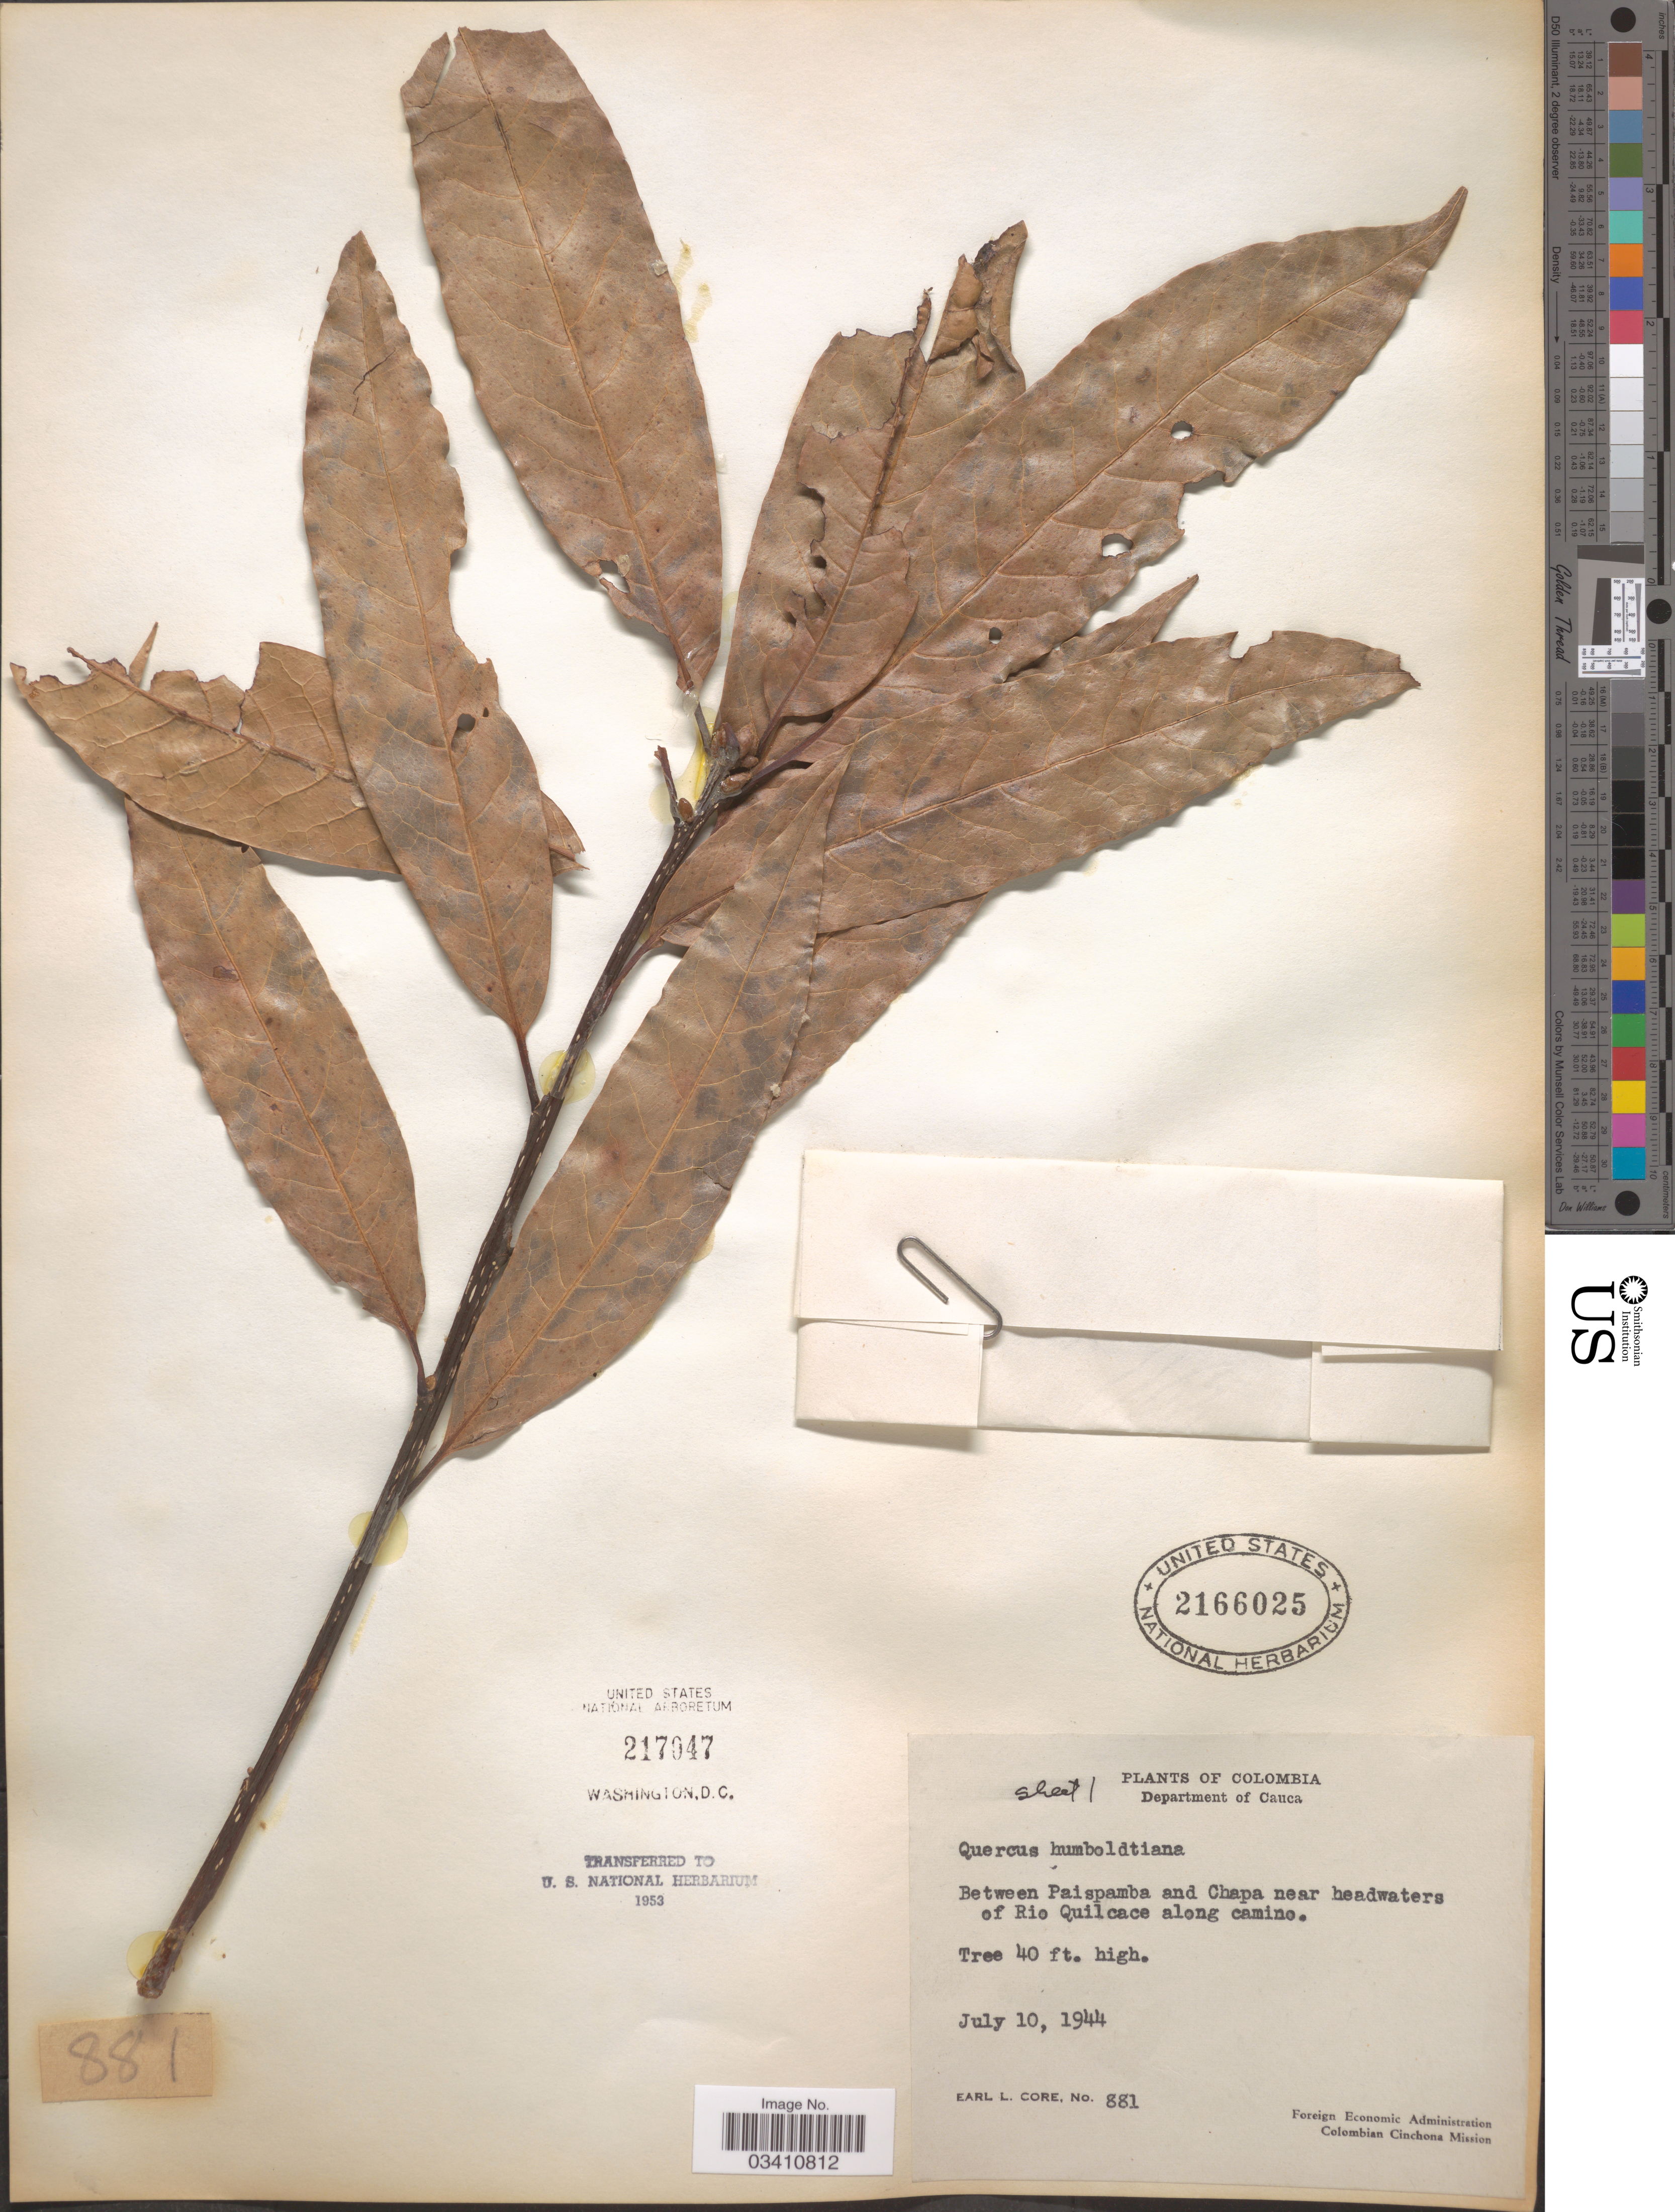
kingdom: Plantae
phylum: Tracheophyta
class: Magnoliopsida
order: Fagales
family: Fagaceae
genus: Quercus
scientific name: Quercus humboldtii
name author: Bonpl.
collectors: E. L. Core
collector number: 881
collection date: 1944-07-10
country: Colombia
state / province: Cauca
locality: Department of Cauca. Between Paispamba and Chapa near headwaters of Rio Quilcace along camino.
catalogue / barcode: US 2166025